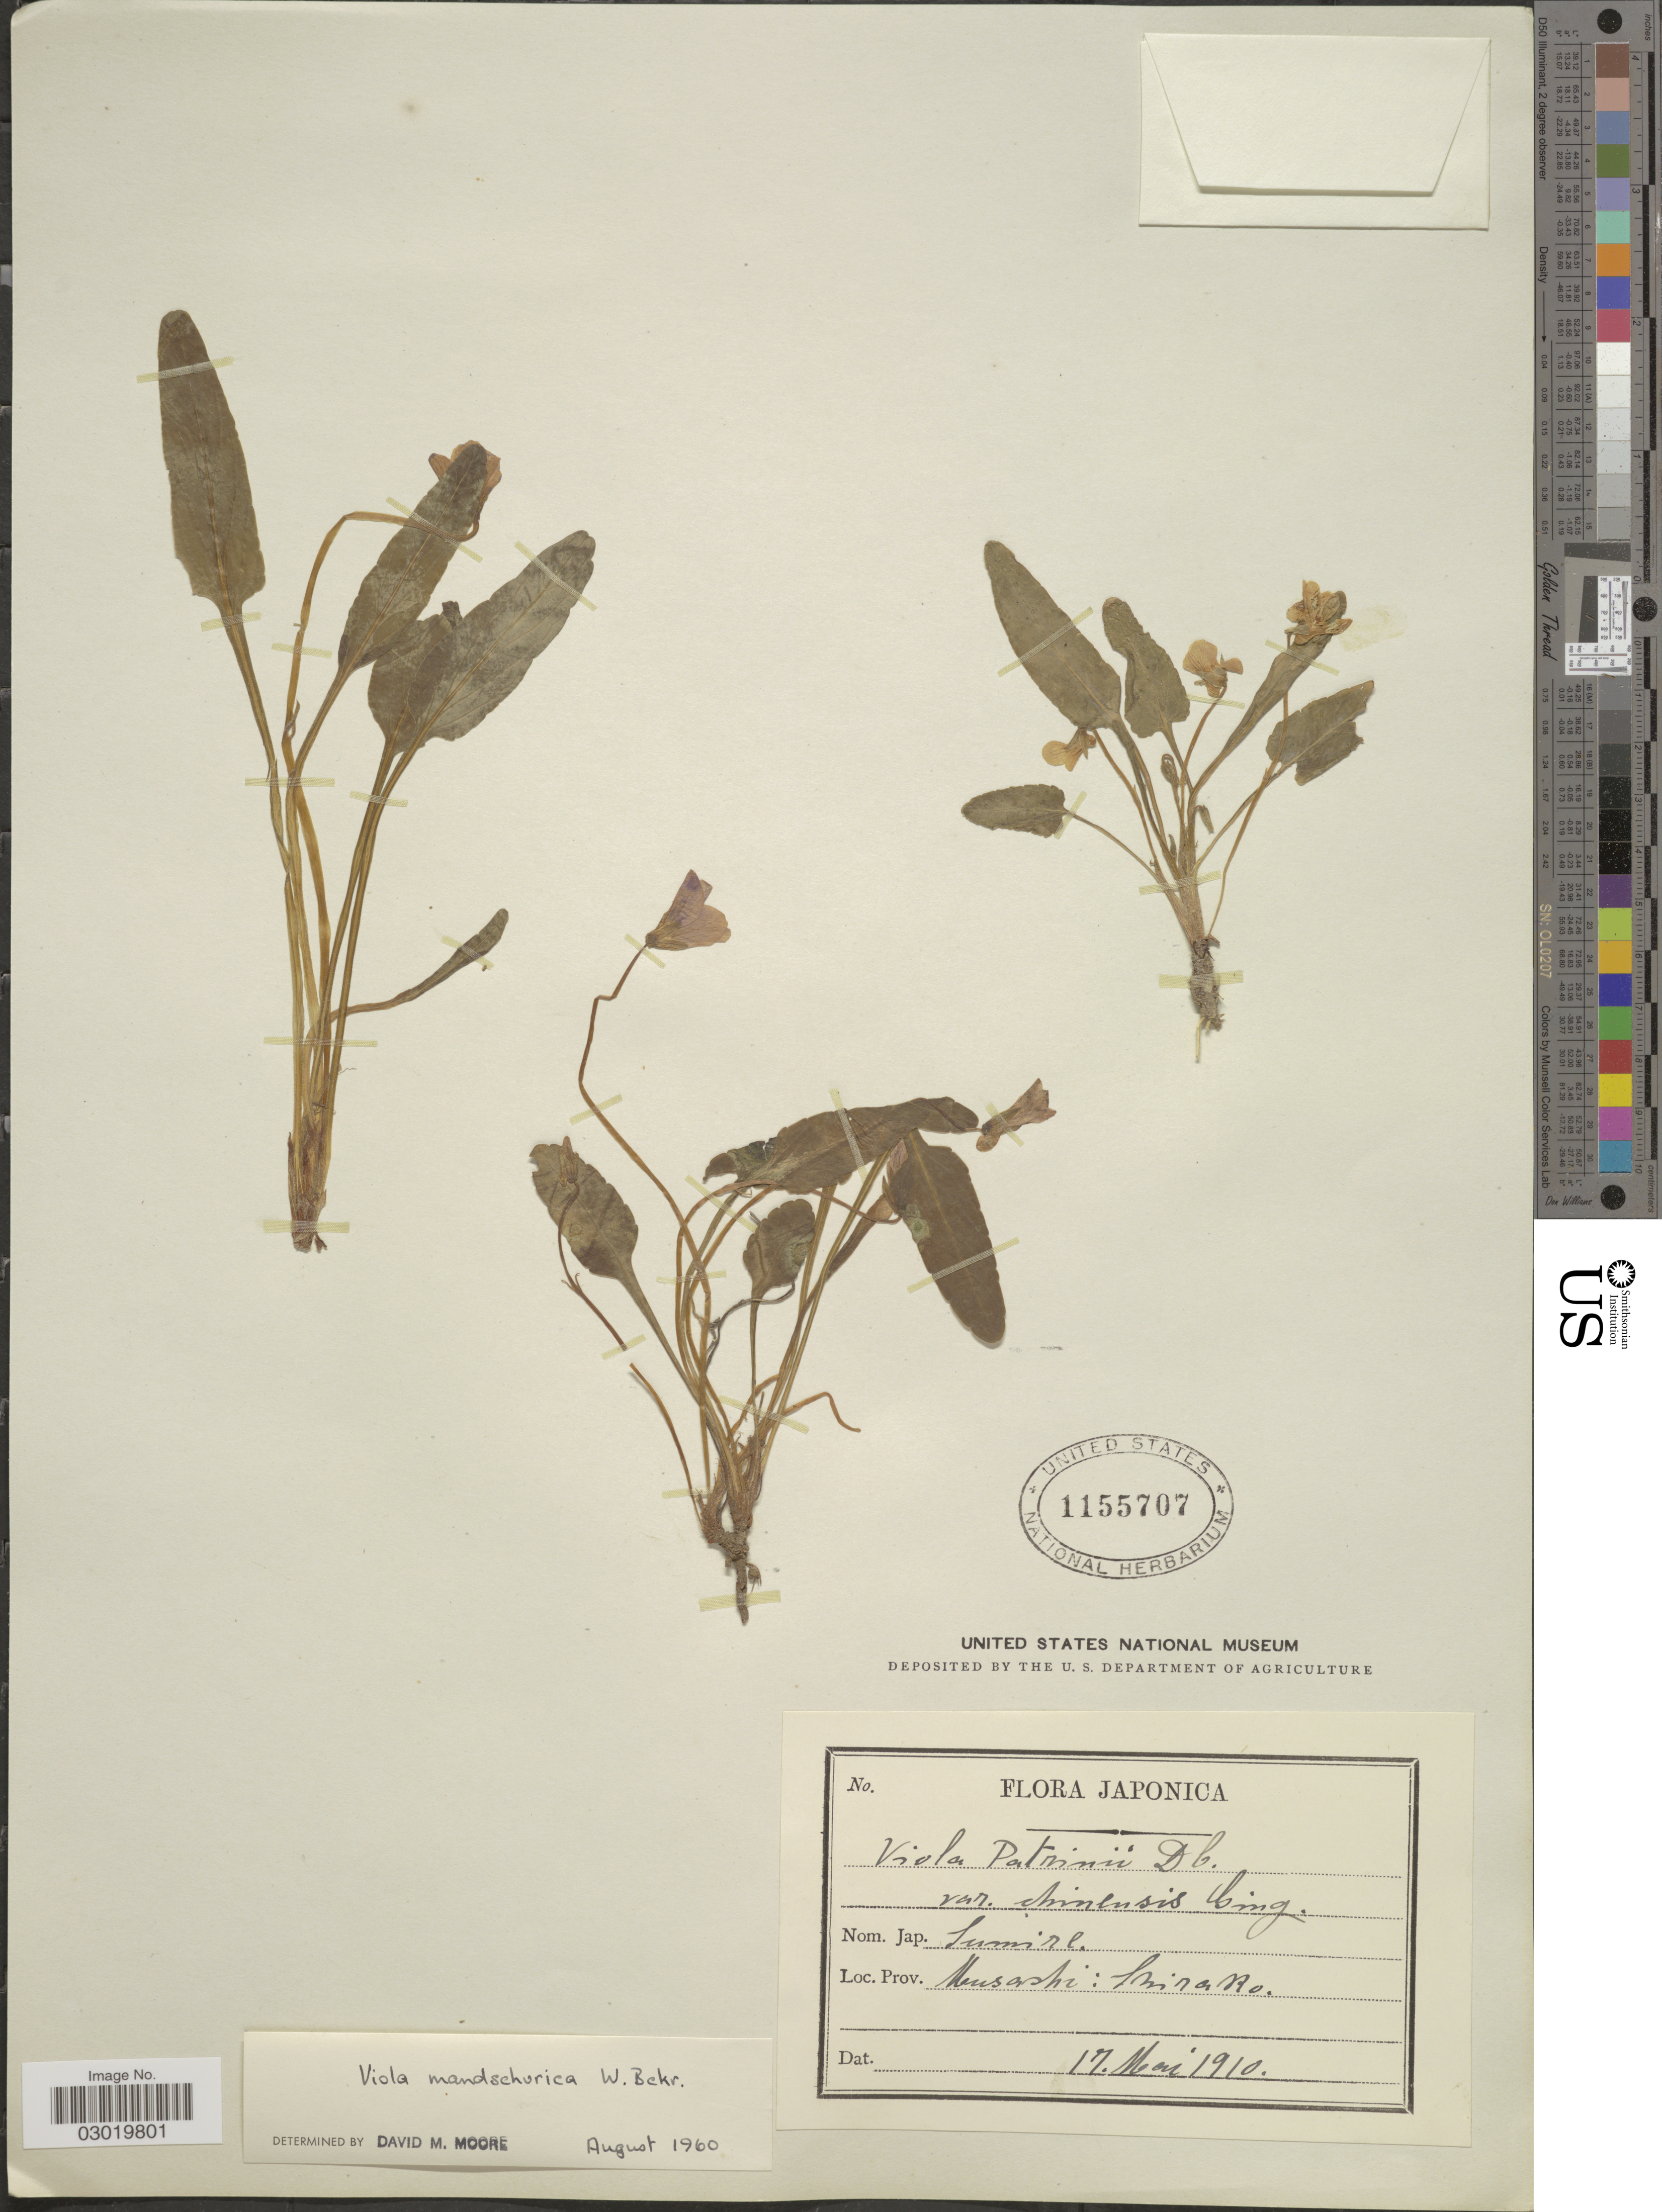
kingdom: Plantae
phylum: Tracheophyta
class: Magnoliopsida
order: Malpighiales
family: Violaceae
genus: Viola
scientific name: Viola mandshurica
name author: W. Becker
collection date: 1910-05-17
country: Japan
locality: Prov. Musashi: Shirako.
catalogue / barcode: US 1155707